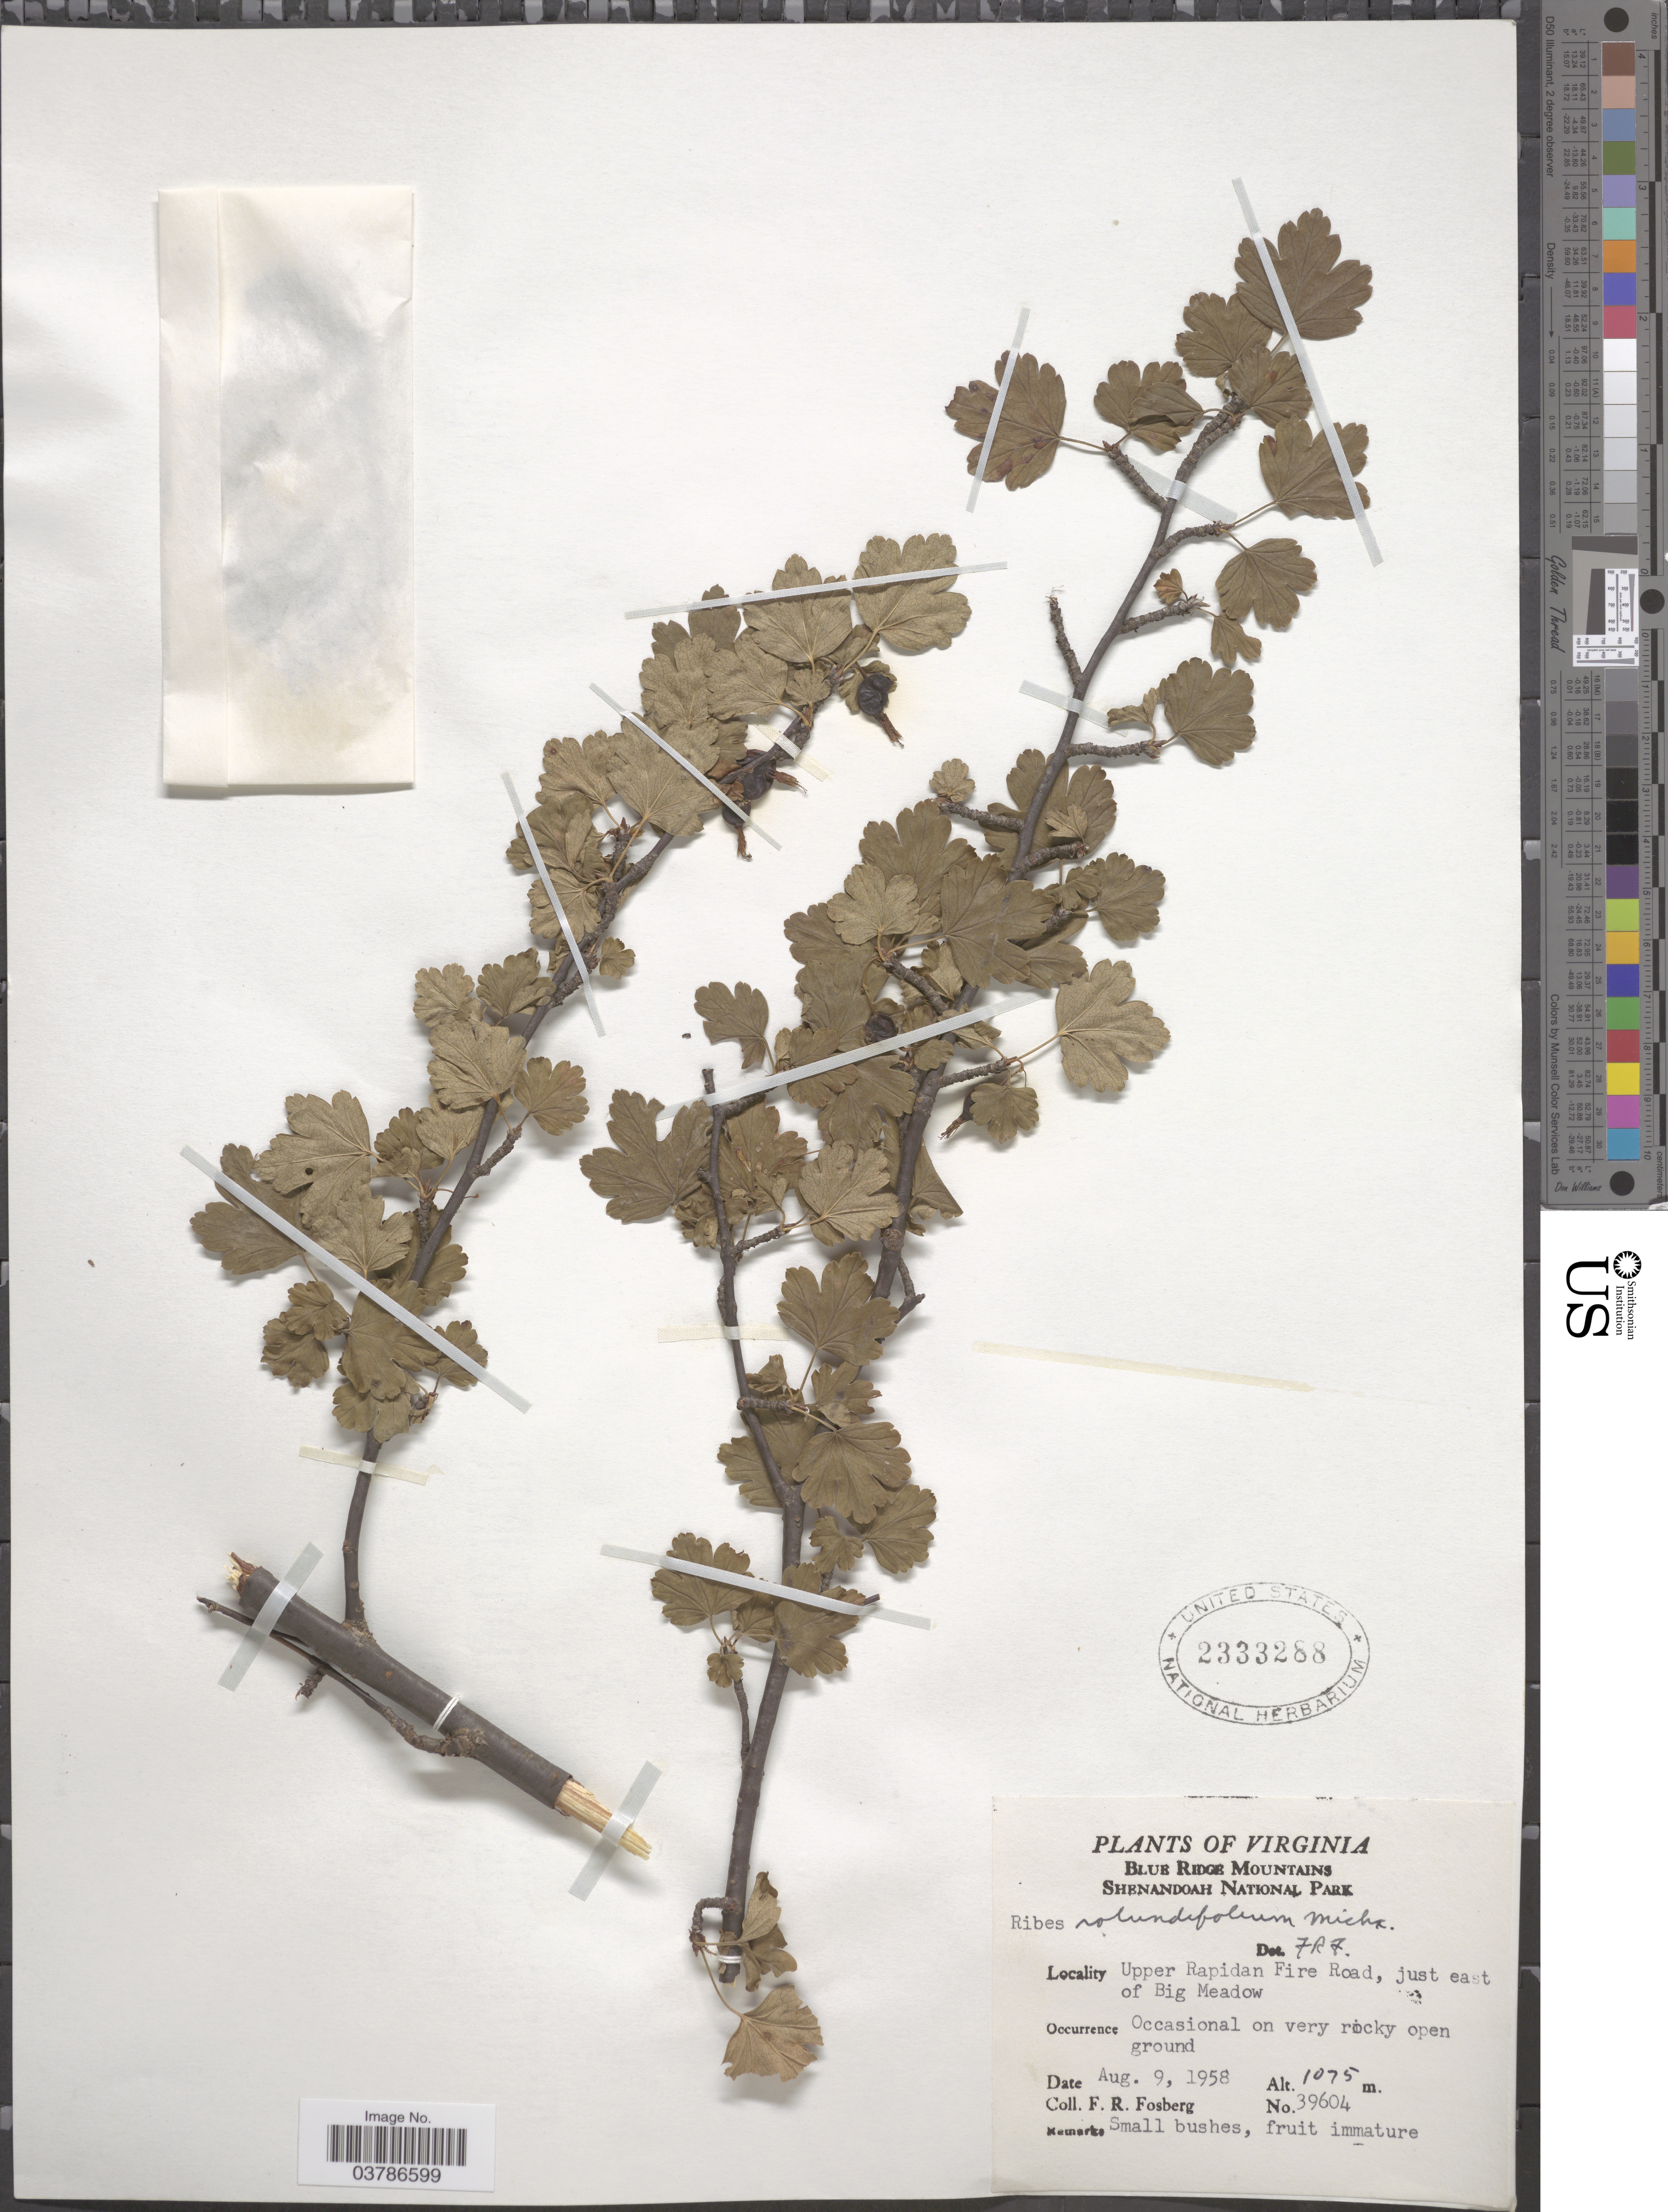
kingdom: Plantae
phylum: Tracheophyta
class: Magnoliopsida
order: Saxifragales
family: Grossulariaceae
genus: Ribes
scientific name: Ribes rotundifolium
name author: Michx.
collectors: F. R. Fosberg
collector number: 39604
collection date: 1958-08-09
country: United States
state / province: Virginia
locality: Blue Ridge Mountains. Shenandoah National Park. Upper Rapidan Fire Road, just east of Big Meadow.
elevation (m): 1075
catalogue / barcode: US 2333288